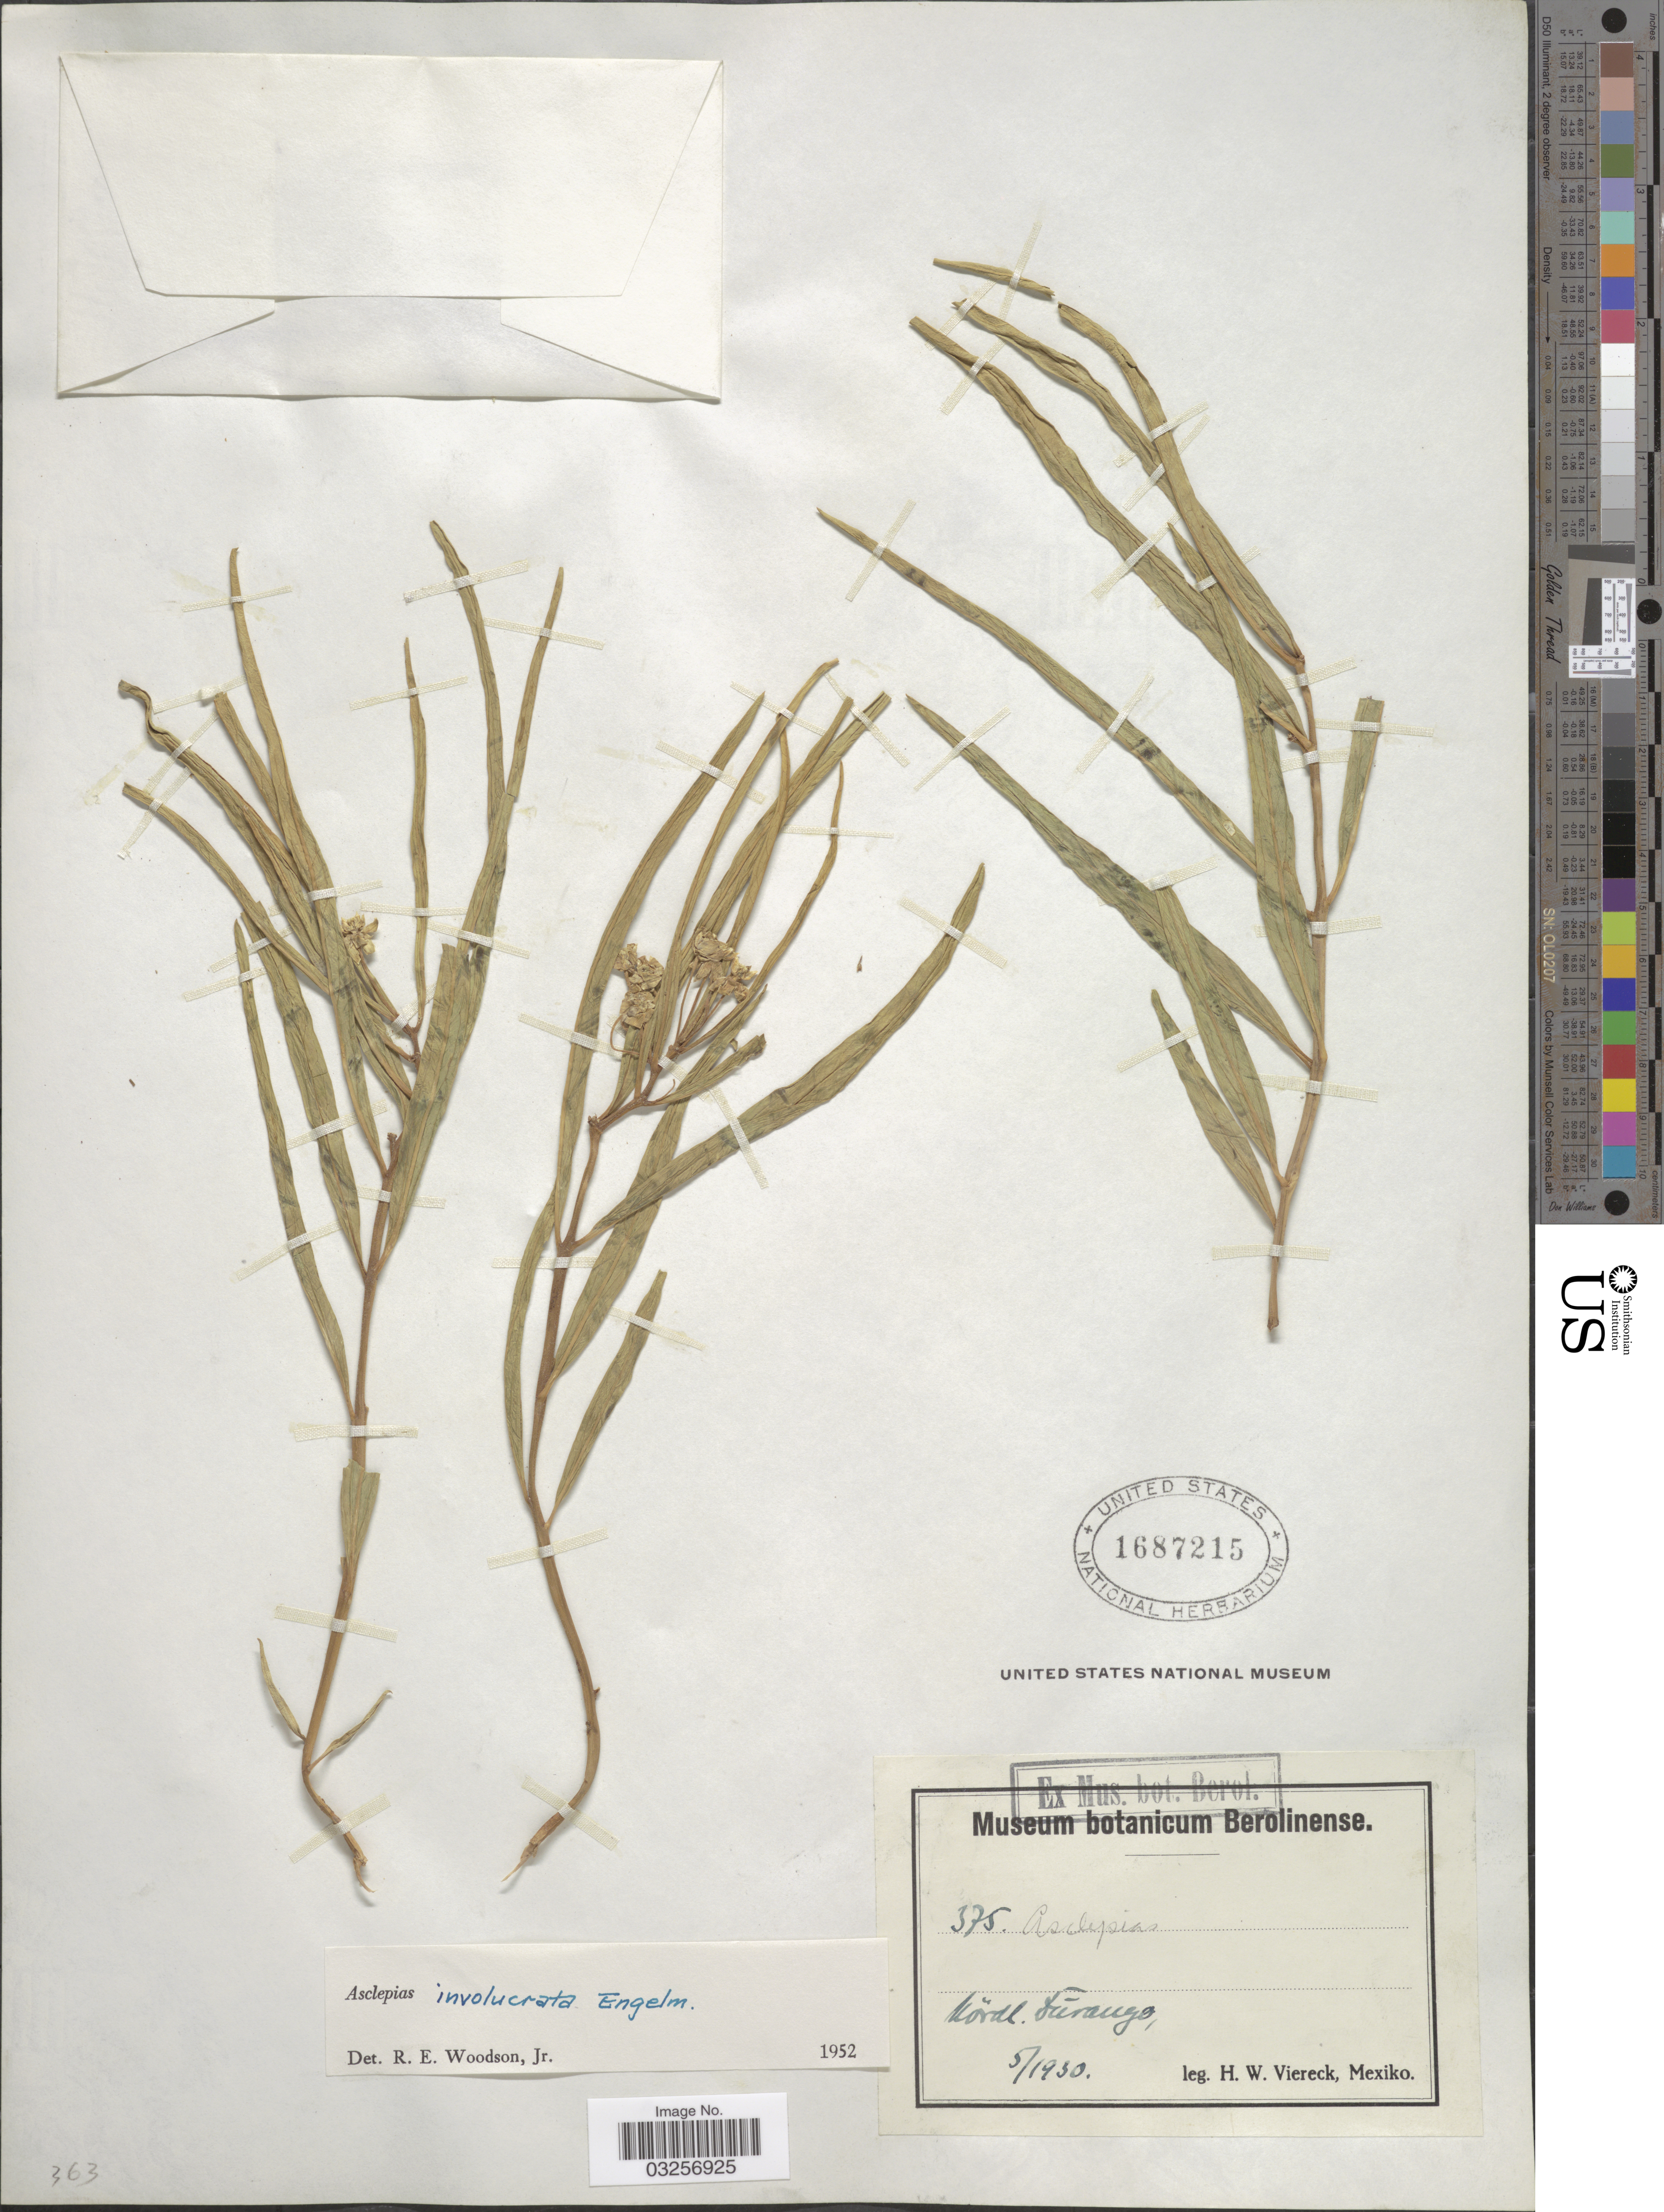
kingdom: Plantae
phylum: Tracheophyta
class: Magnoliopsida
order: Gentianales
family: Apocynaceae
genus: Asclepias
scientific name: Asclepias involucrata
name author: Engelm. ex Torr.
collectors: H. W. Viereck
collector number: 375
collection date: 1930-05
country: Mexico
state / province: Durango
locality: Nördl. Durango.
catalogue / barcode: US 1687215